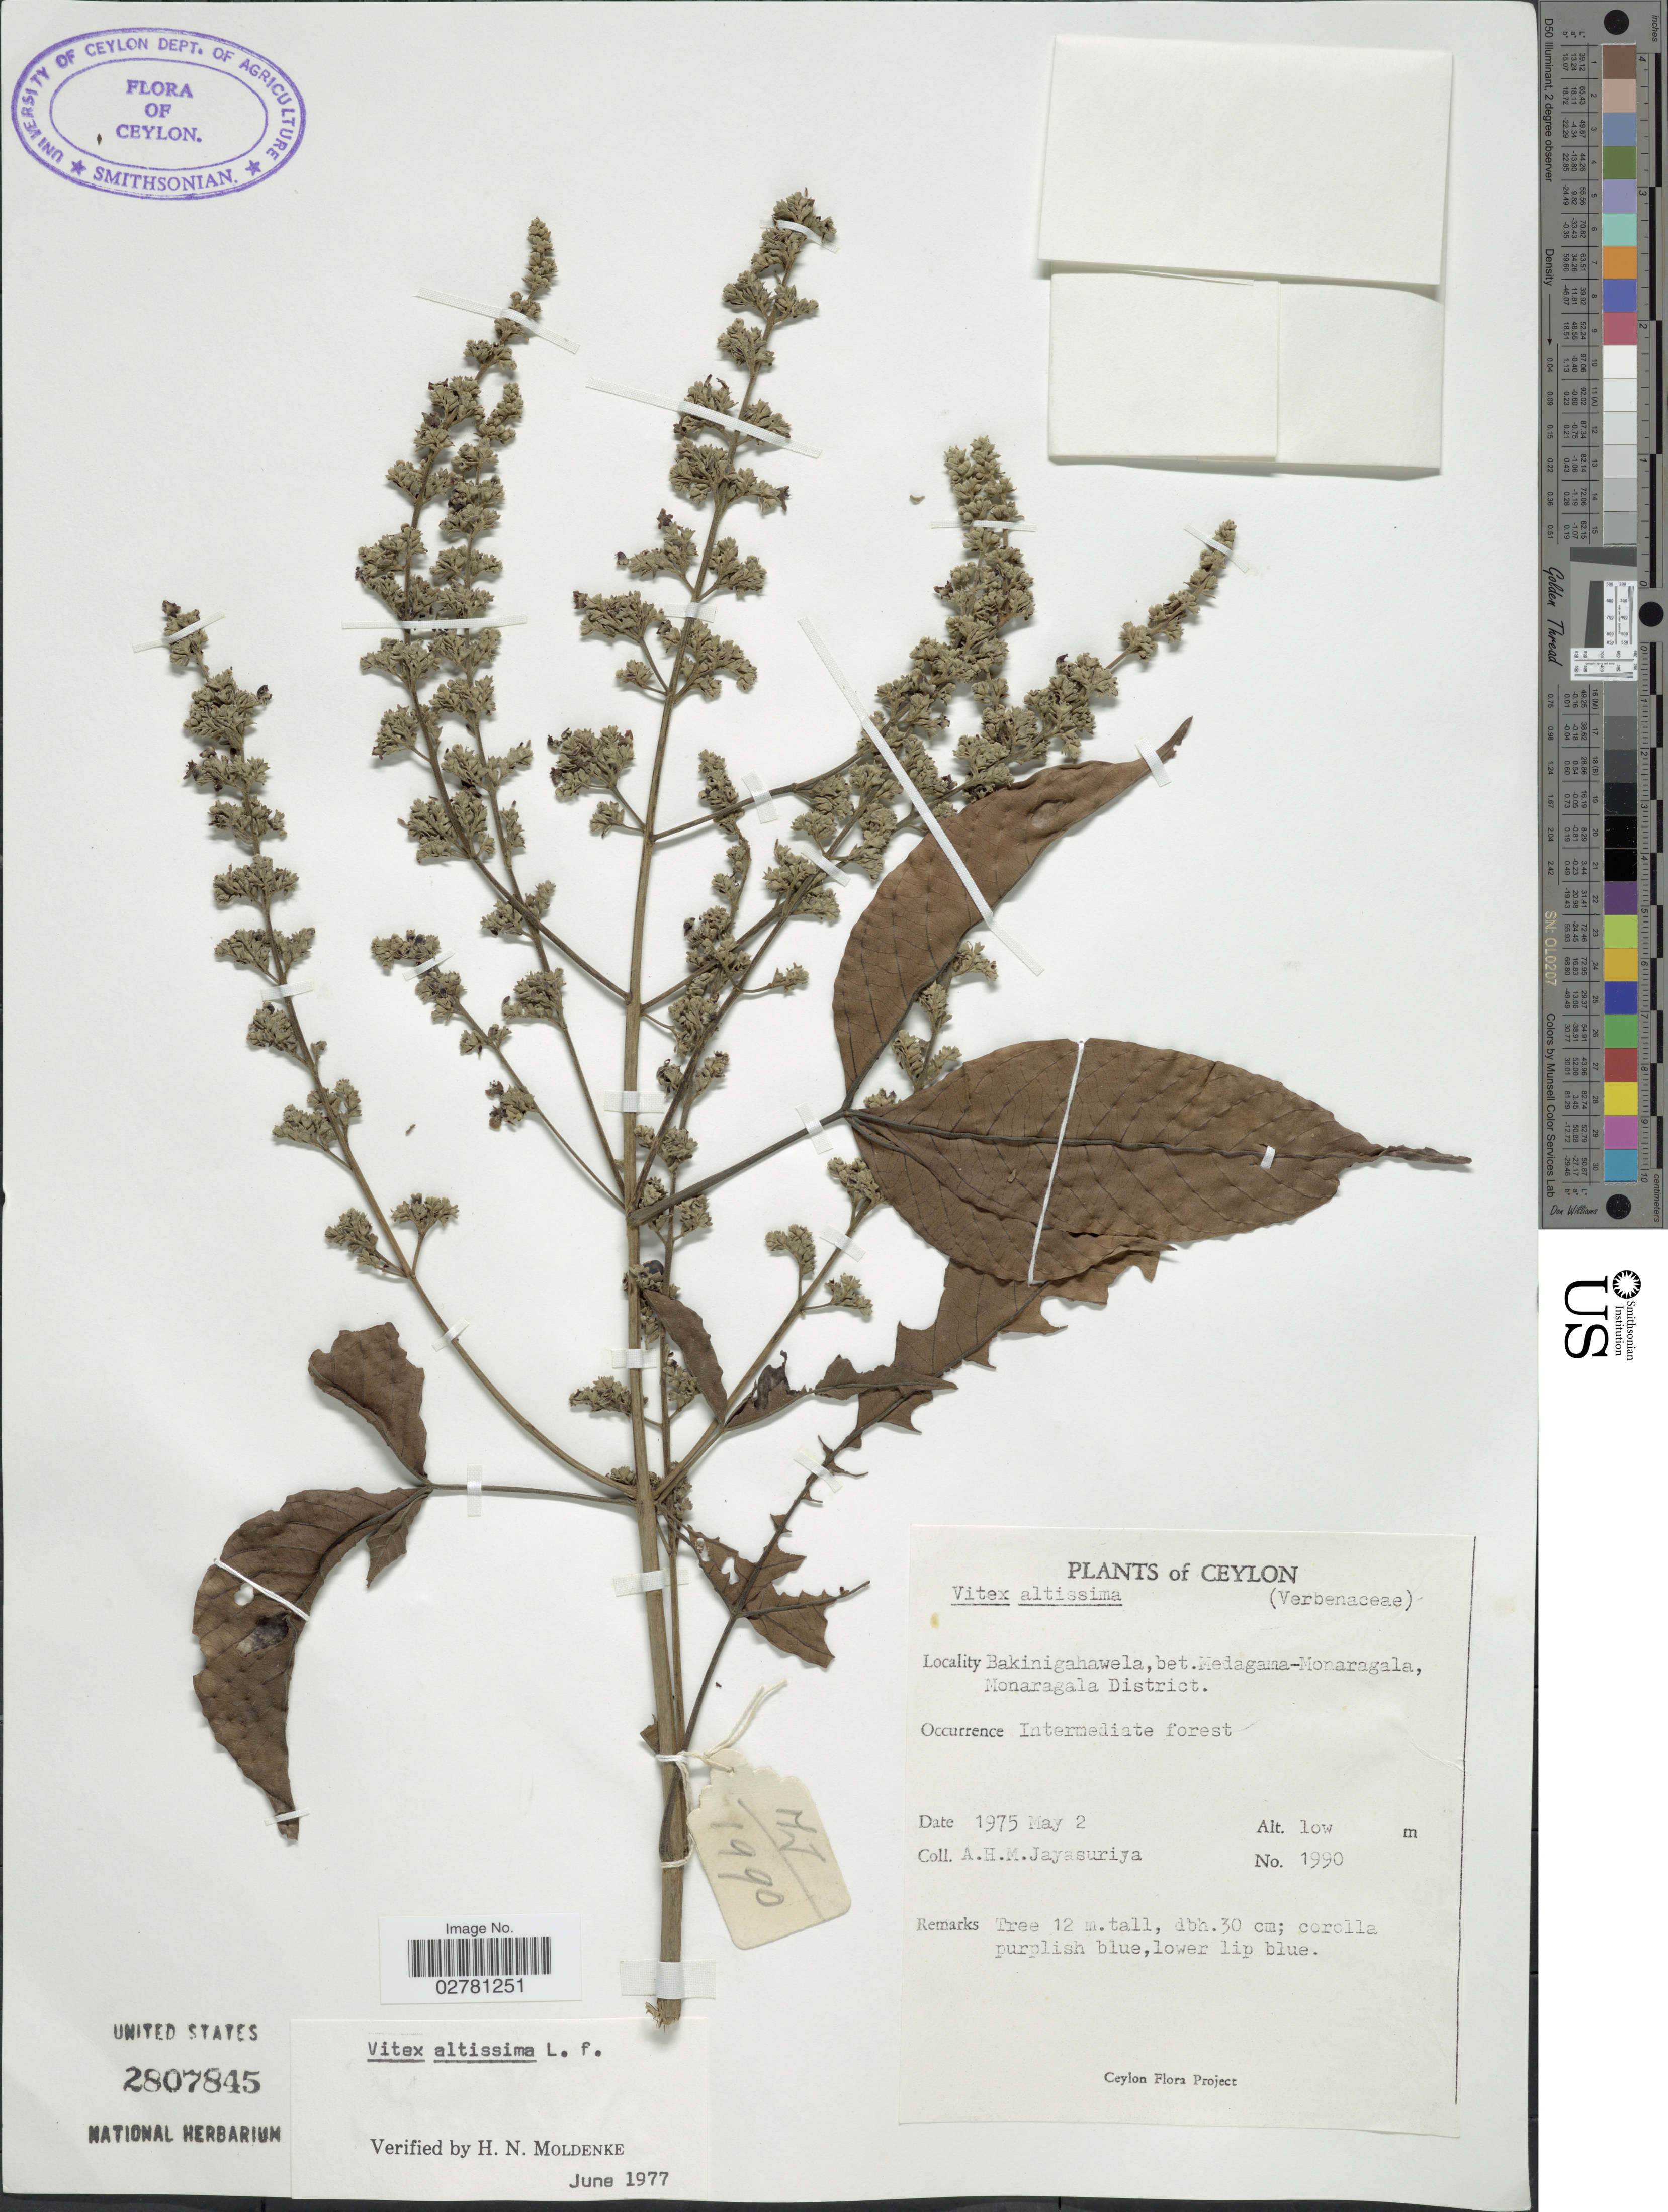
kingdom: Plantae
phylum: Tracheophyta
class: Magnoliopsida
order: Lamiales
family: Lamiaceae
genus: Vitex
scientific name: Vitex altissima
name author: L. f.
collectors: A. H. Jayasuriya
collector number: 1990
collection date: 1975-05-02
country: Sri Lanka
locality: Ceylon. Bakinigahawela, bet. Medagama-Monaragala, Monaragala District.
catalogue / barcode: US 2807845